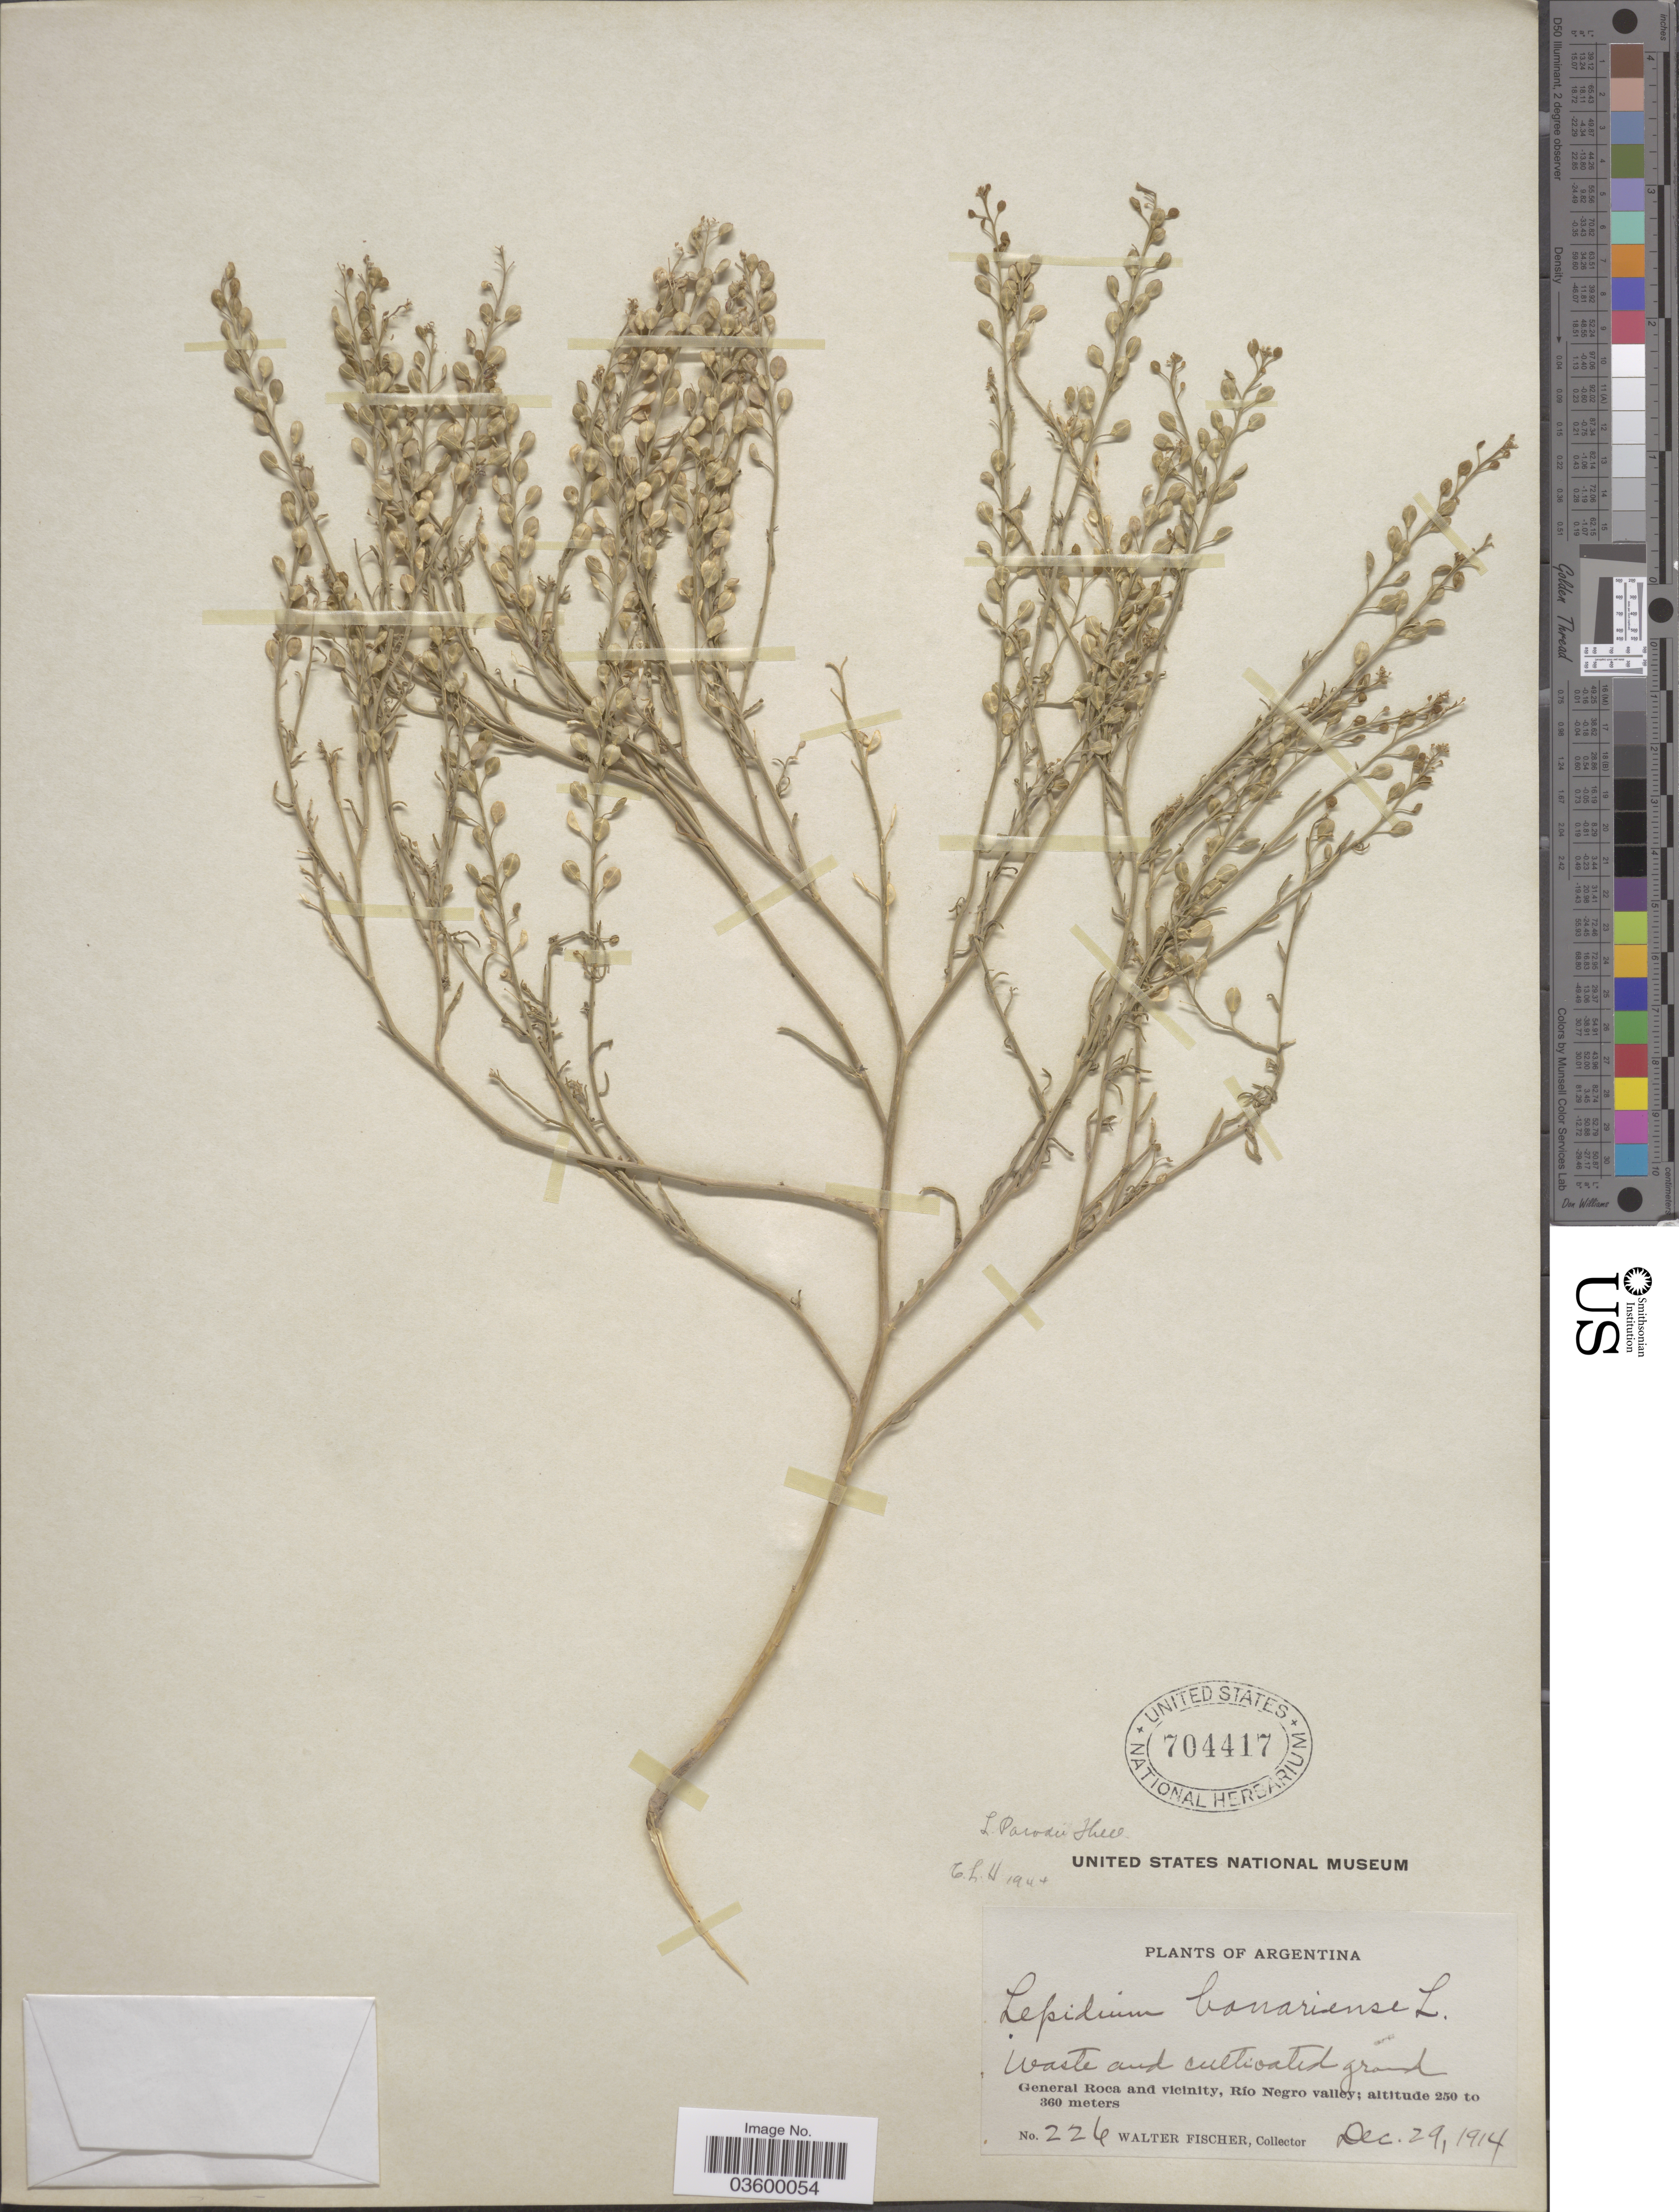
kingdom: Plantae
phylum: Tracheophyta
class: Magnoliopsida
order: Brassicales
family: Brassicaceae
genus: Lepidium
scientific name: Lepidium parodii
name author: Thell.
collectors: W. Fischer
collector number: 226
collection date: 1914-12-29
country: Argentina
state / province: Rio Negro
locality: General Roca and vicinity, Río Negro valley.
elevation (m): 250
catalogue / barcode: US 704417